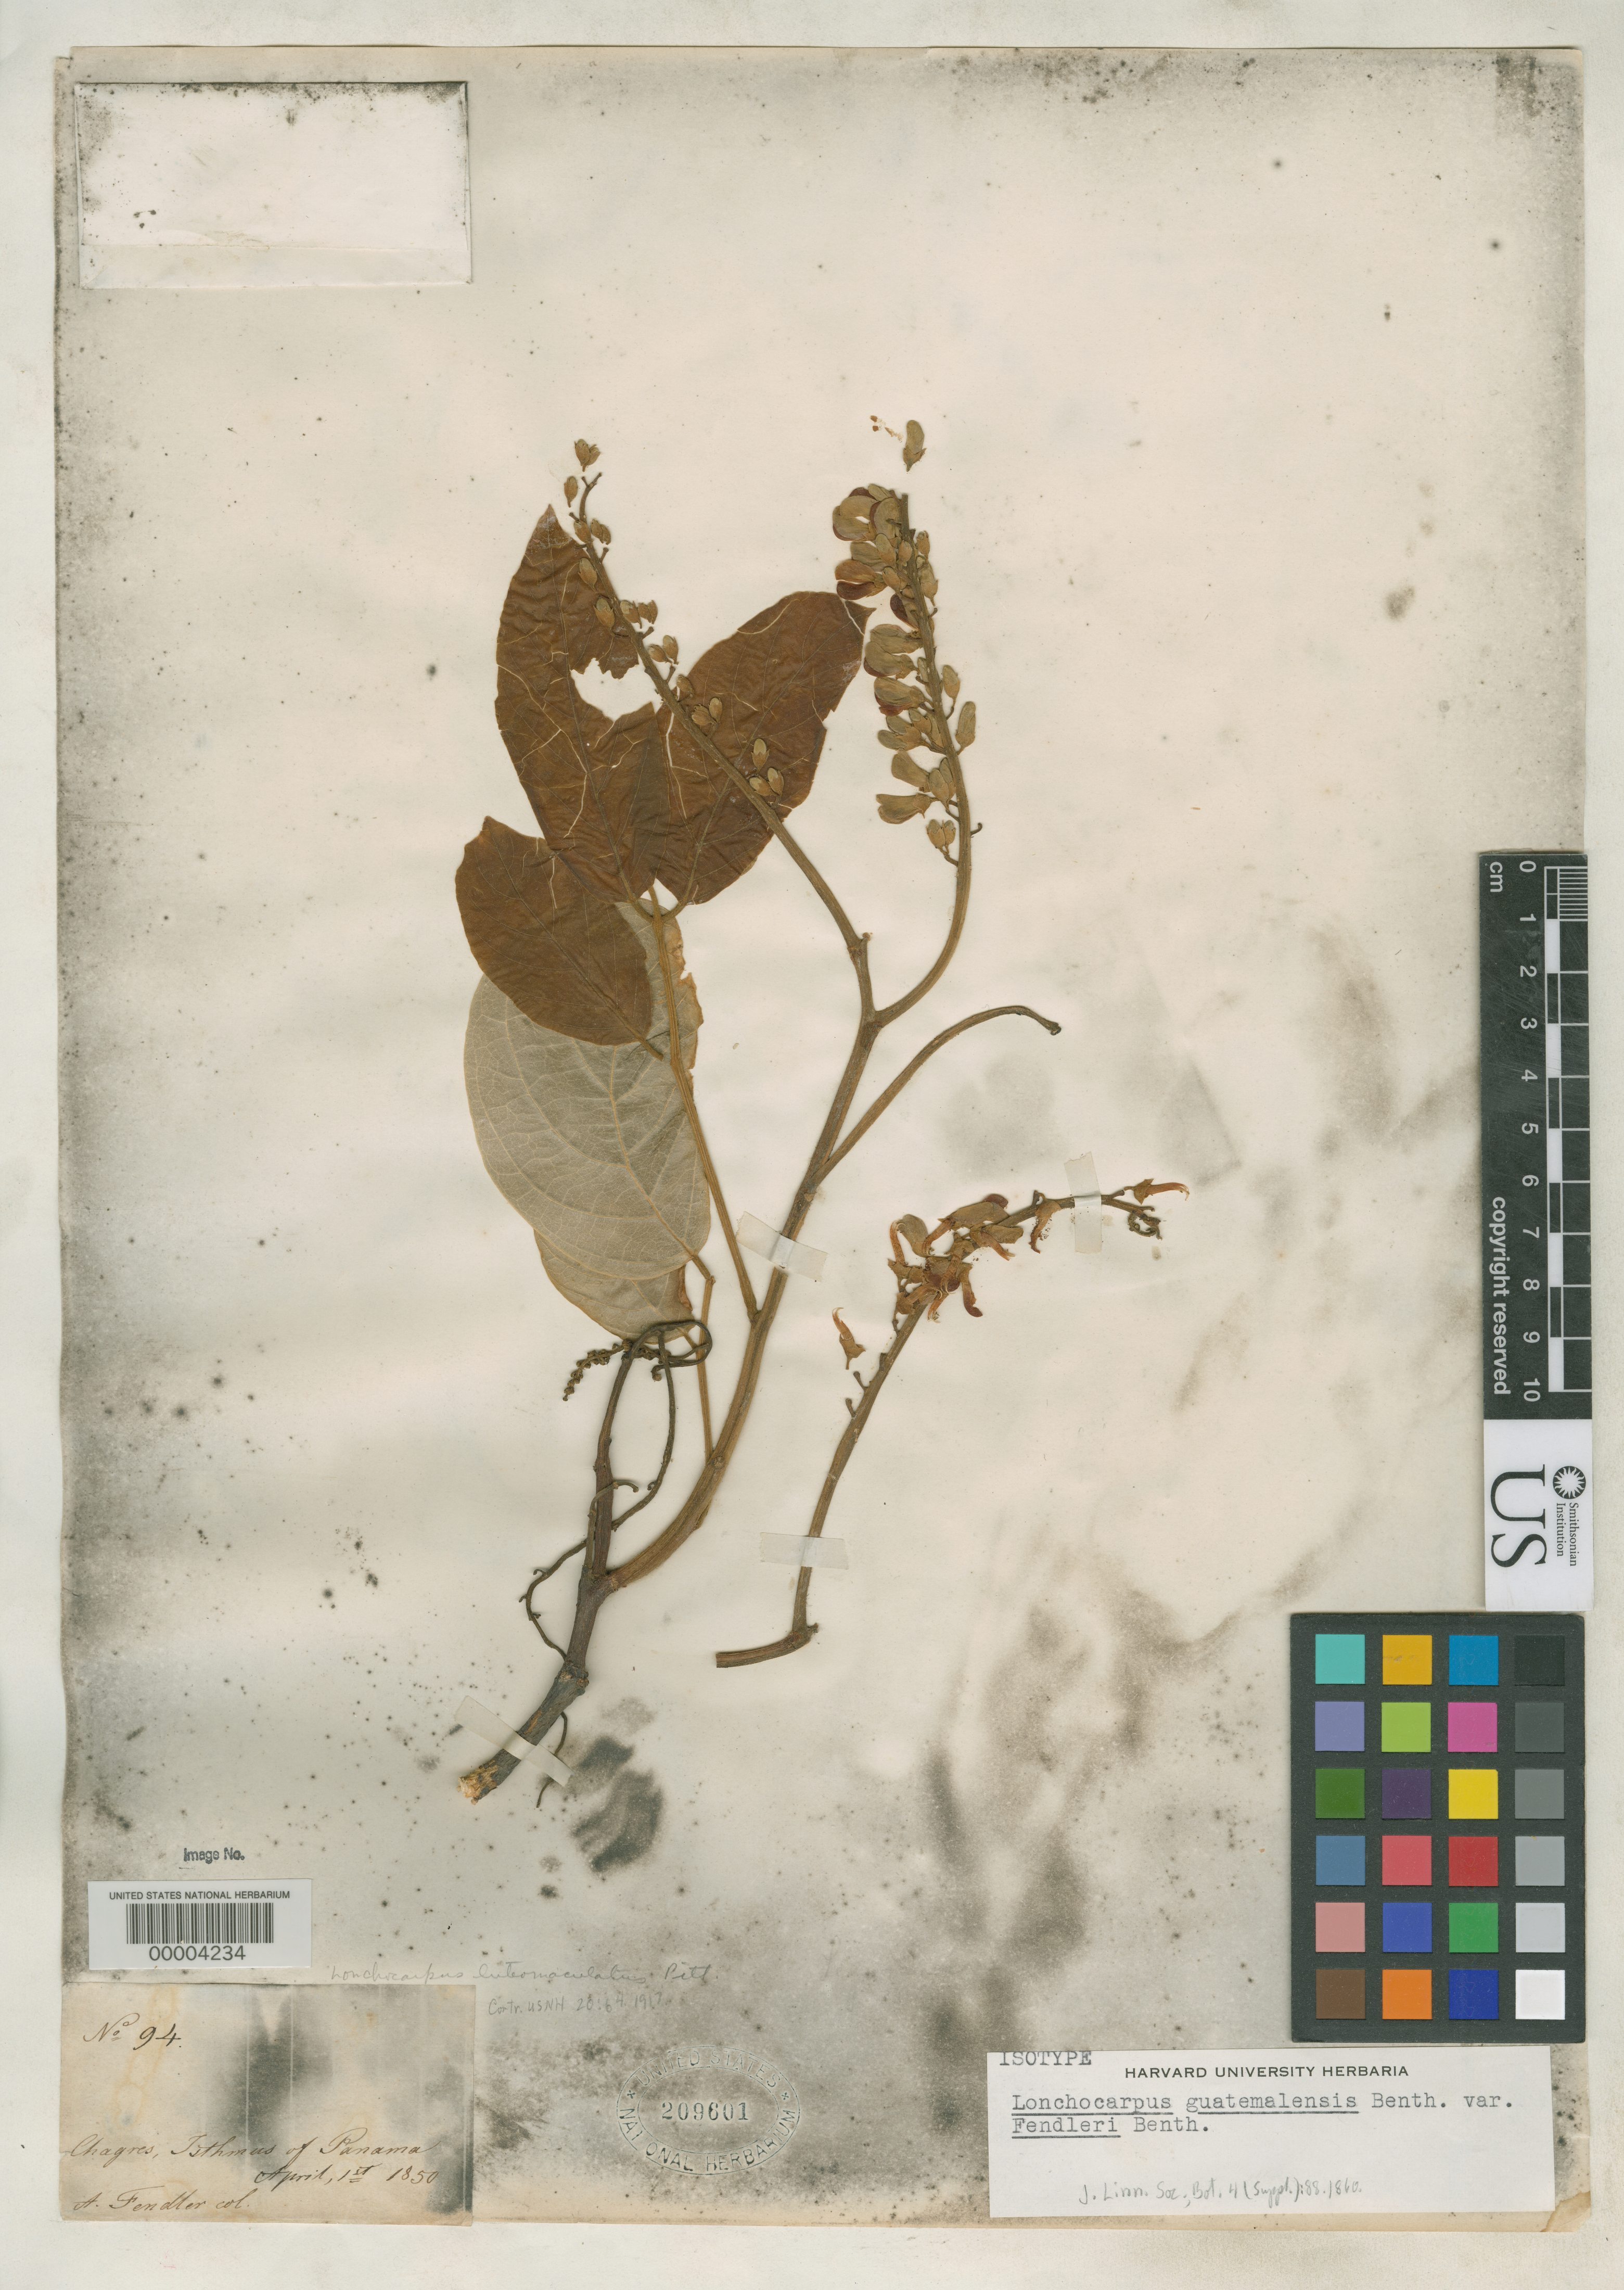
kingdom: Plantae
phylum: Tracheophyta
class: Magnoliopsida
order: Fabales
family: Fabaceae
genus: Lonchocarpus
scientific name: Lonchocarpus guatemalensis var. fendleri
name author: Benth.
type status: Isotype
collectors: A. Fendler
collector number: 94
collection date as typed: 01 Apr 1850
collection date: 1850-04-01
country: Panama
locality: Chagres.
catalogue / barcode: US 209601